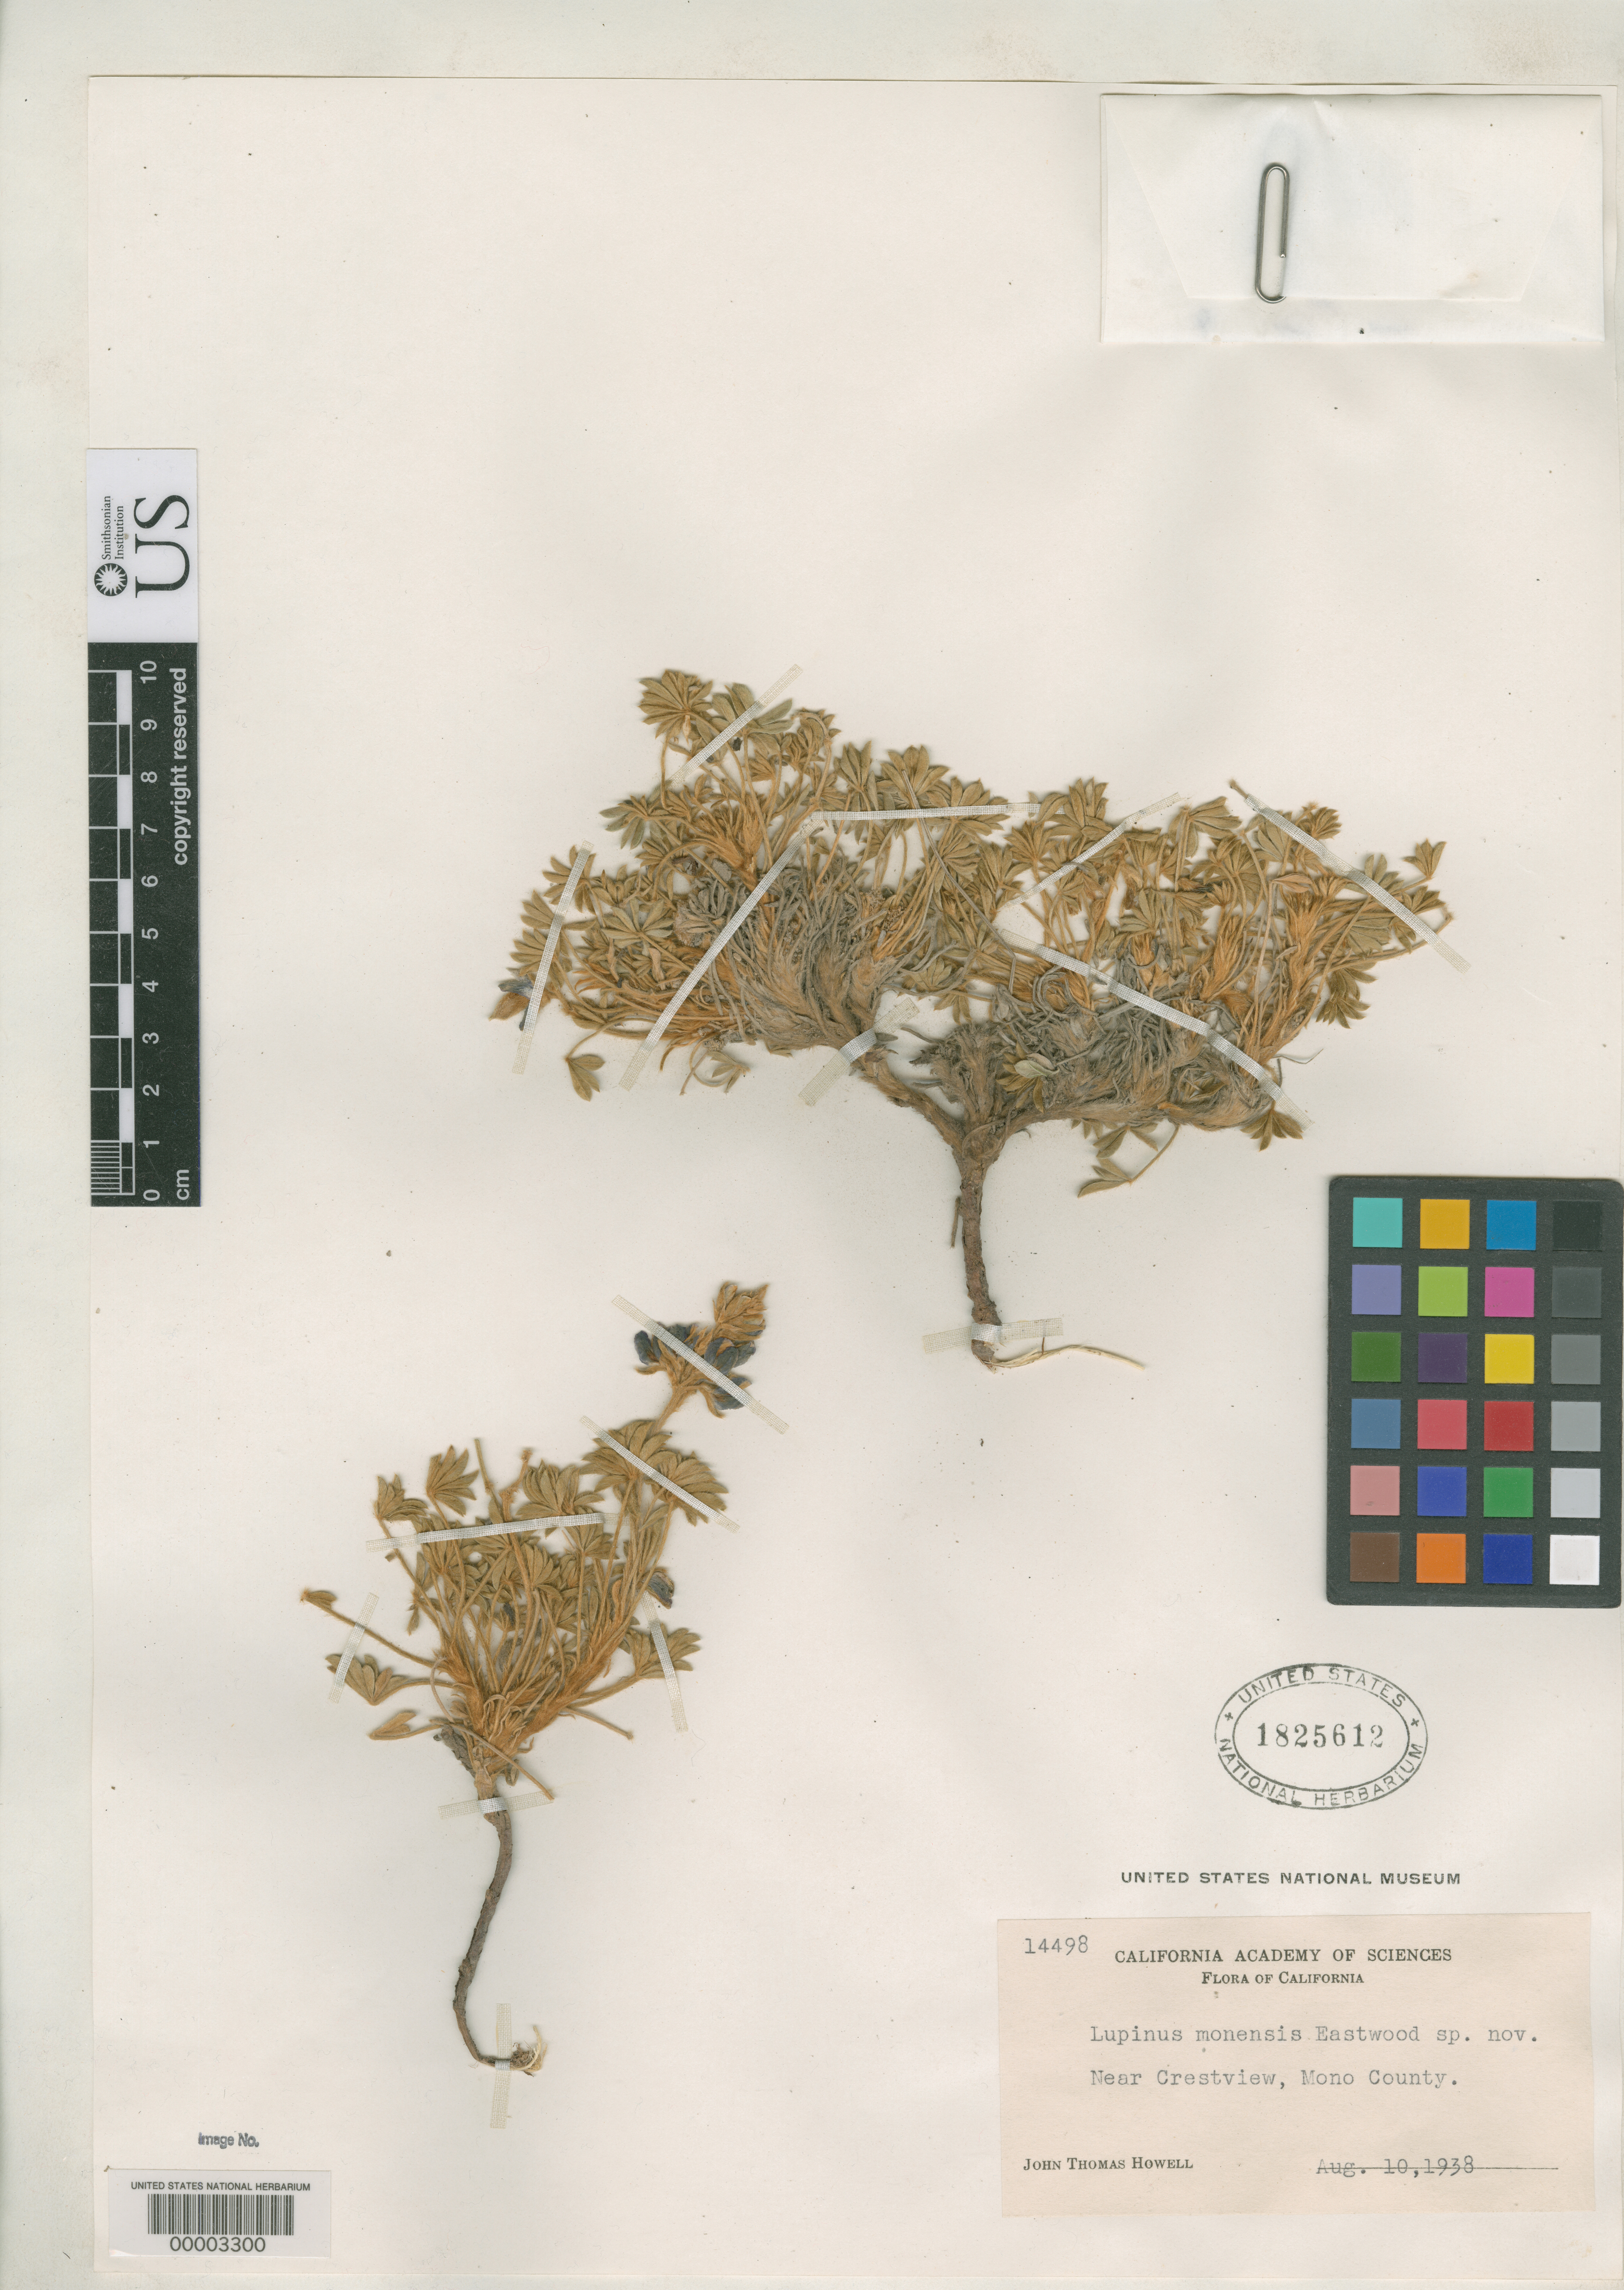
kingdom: Plantae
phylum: Tracheophyta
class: Magnoliopsida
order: Fabales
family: Fabaceae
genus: Lupinus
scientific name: Lupinus monensis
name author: Eastw.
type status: Isotype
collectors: J. T. Howell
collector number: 14498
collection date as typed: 10 Aug 1938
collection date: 1938-08-10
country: United States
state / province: California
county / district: Mono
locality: Near Crestview.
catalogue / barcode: US 1825612